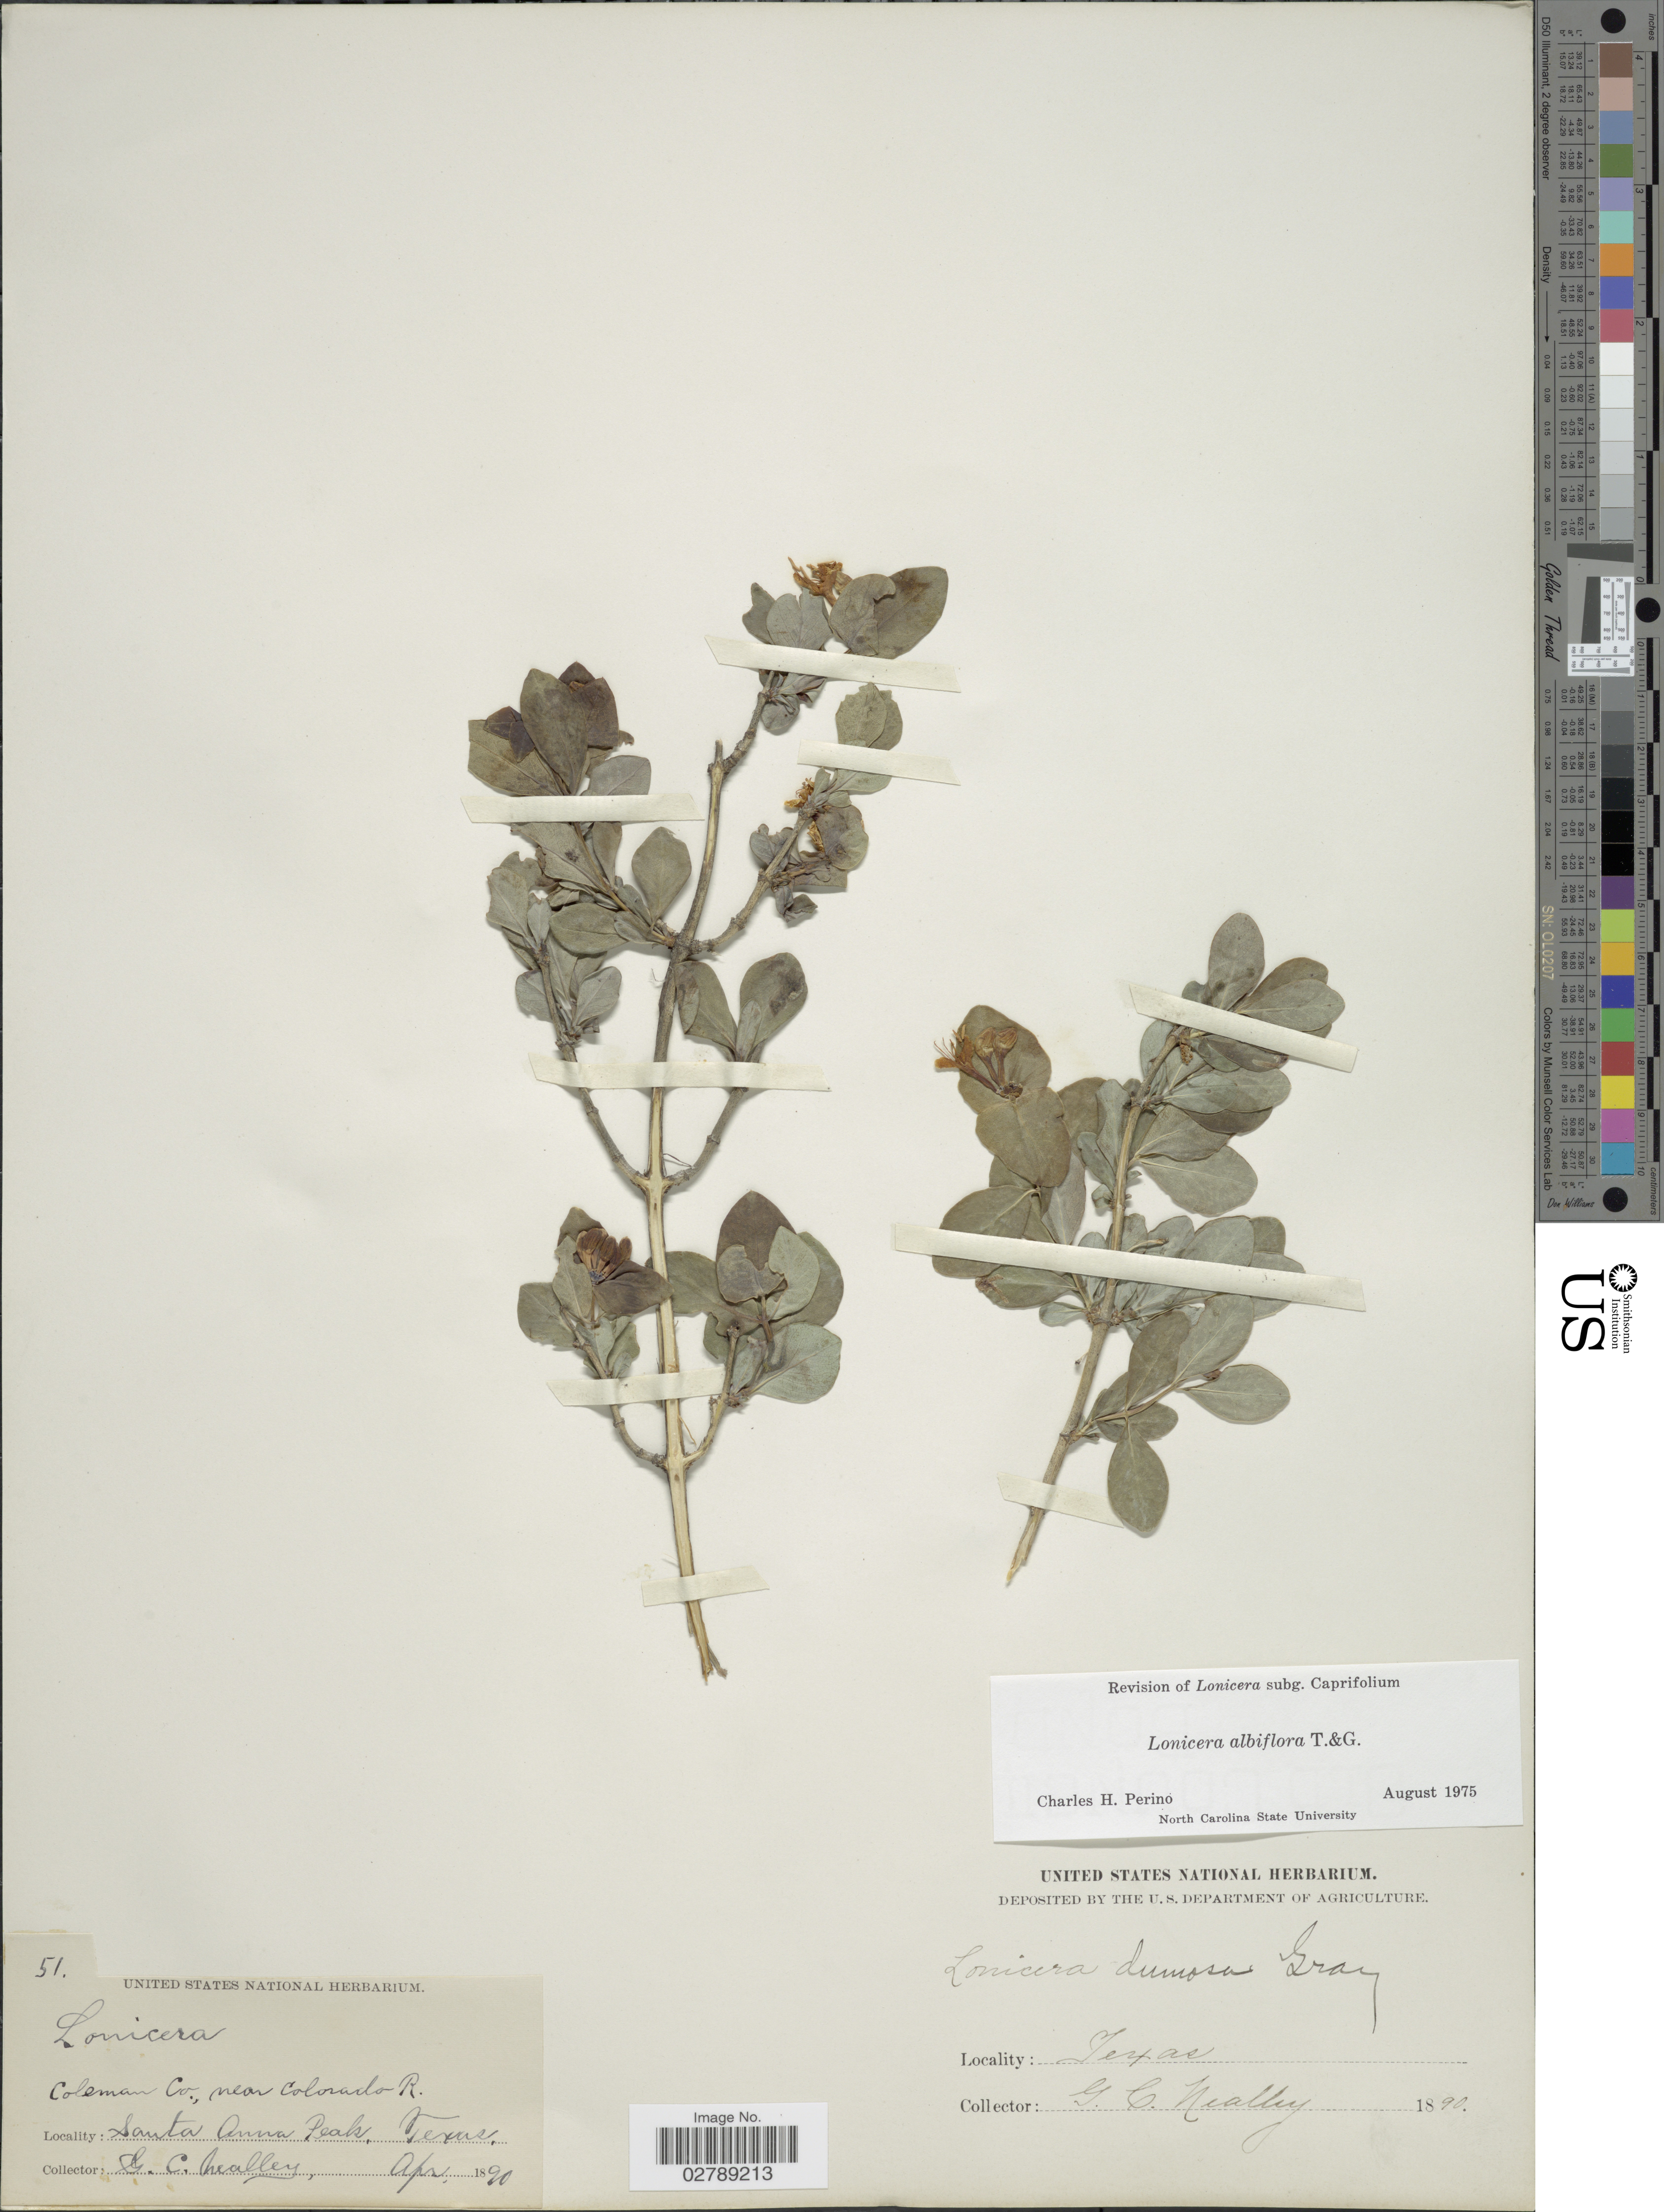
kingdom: Plantae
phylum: Tracheophyta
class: Magnoliopsida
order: Dipsacales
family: Caprifoliaceae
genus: Lonicera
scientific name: Lonicera dumosa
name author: A. Gray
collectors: G. C. Nealley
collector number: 51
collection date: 1890-04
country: United States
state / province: Texas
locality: Coleman Co., near Colorado R. Santa Anna Peak.